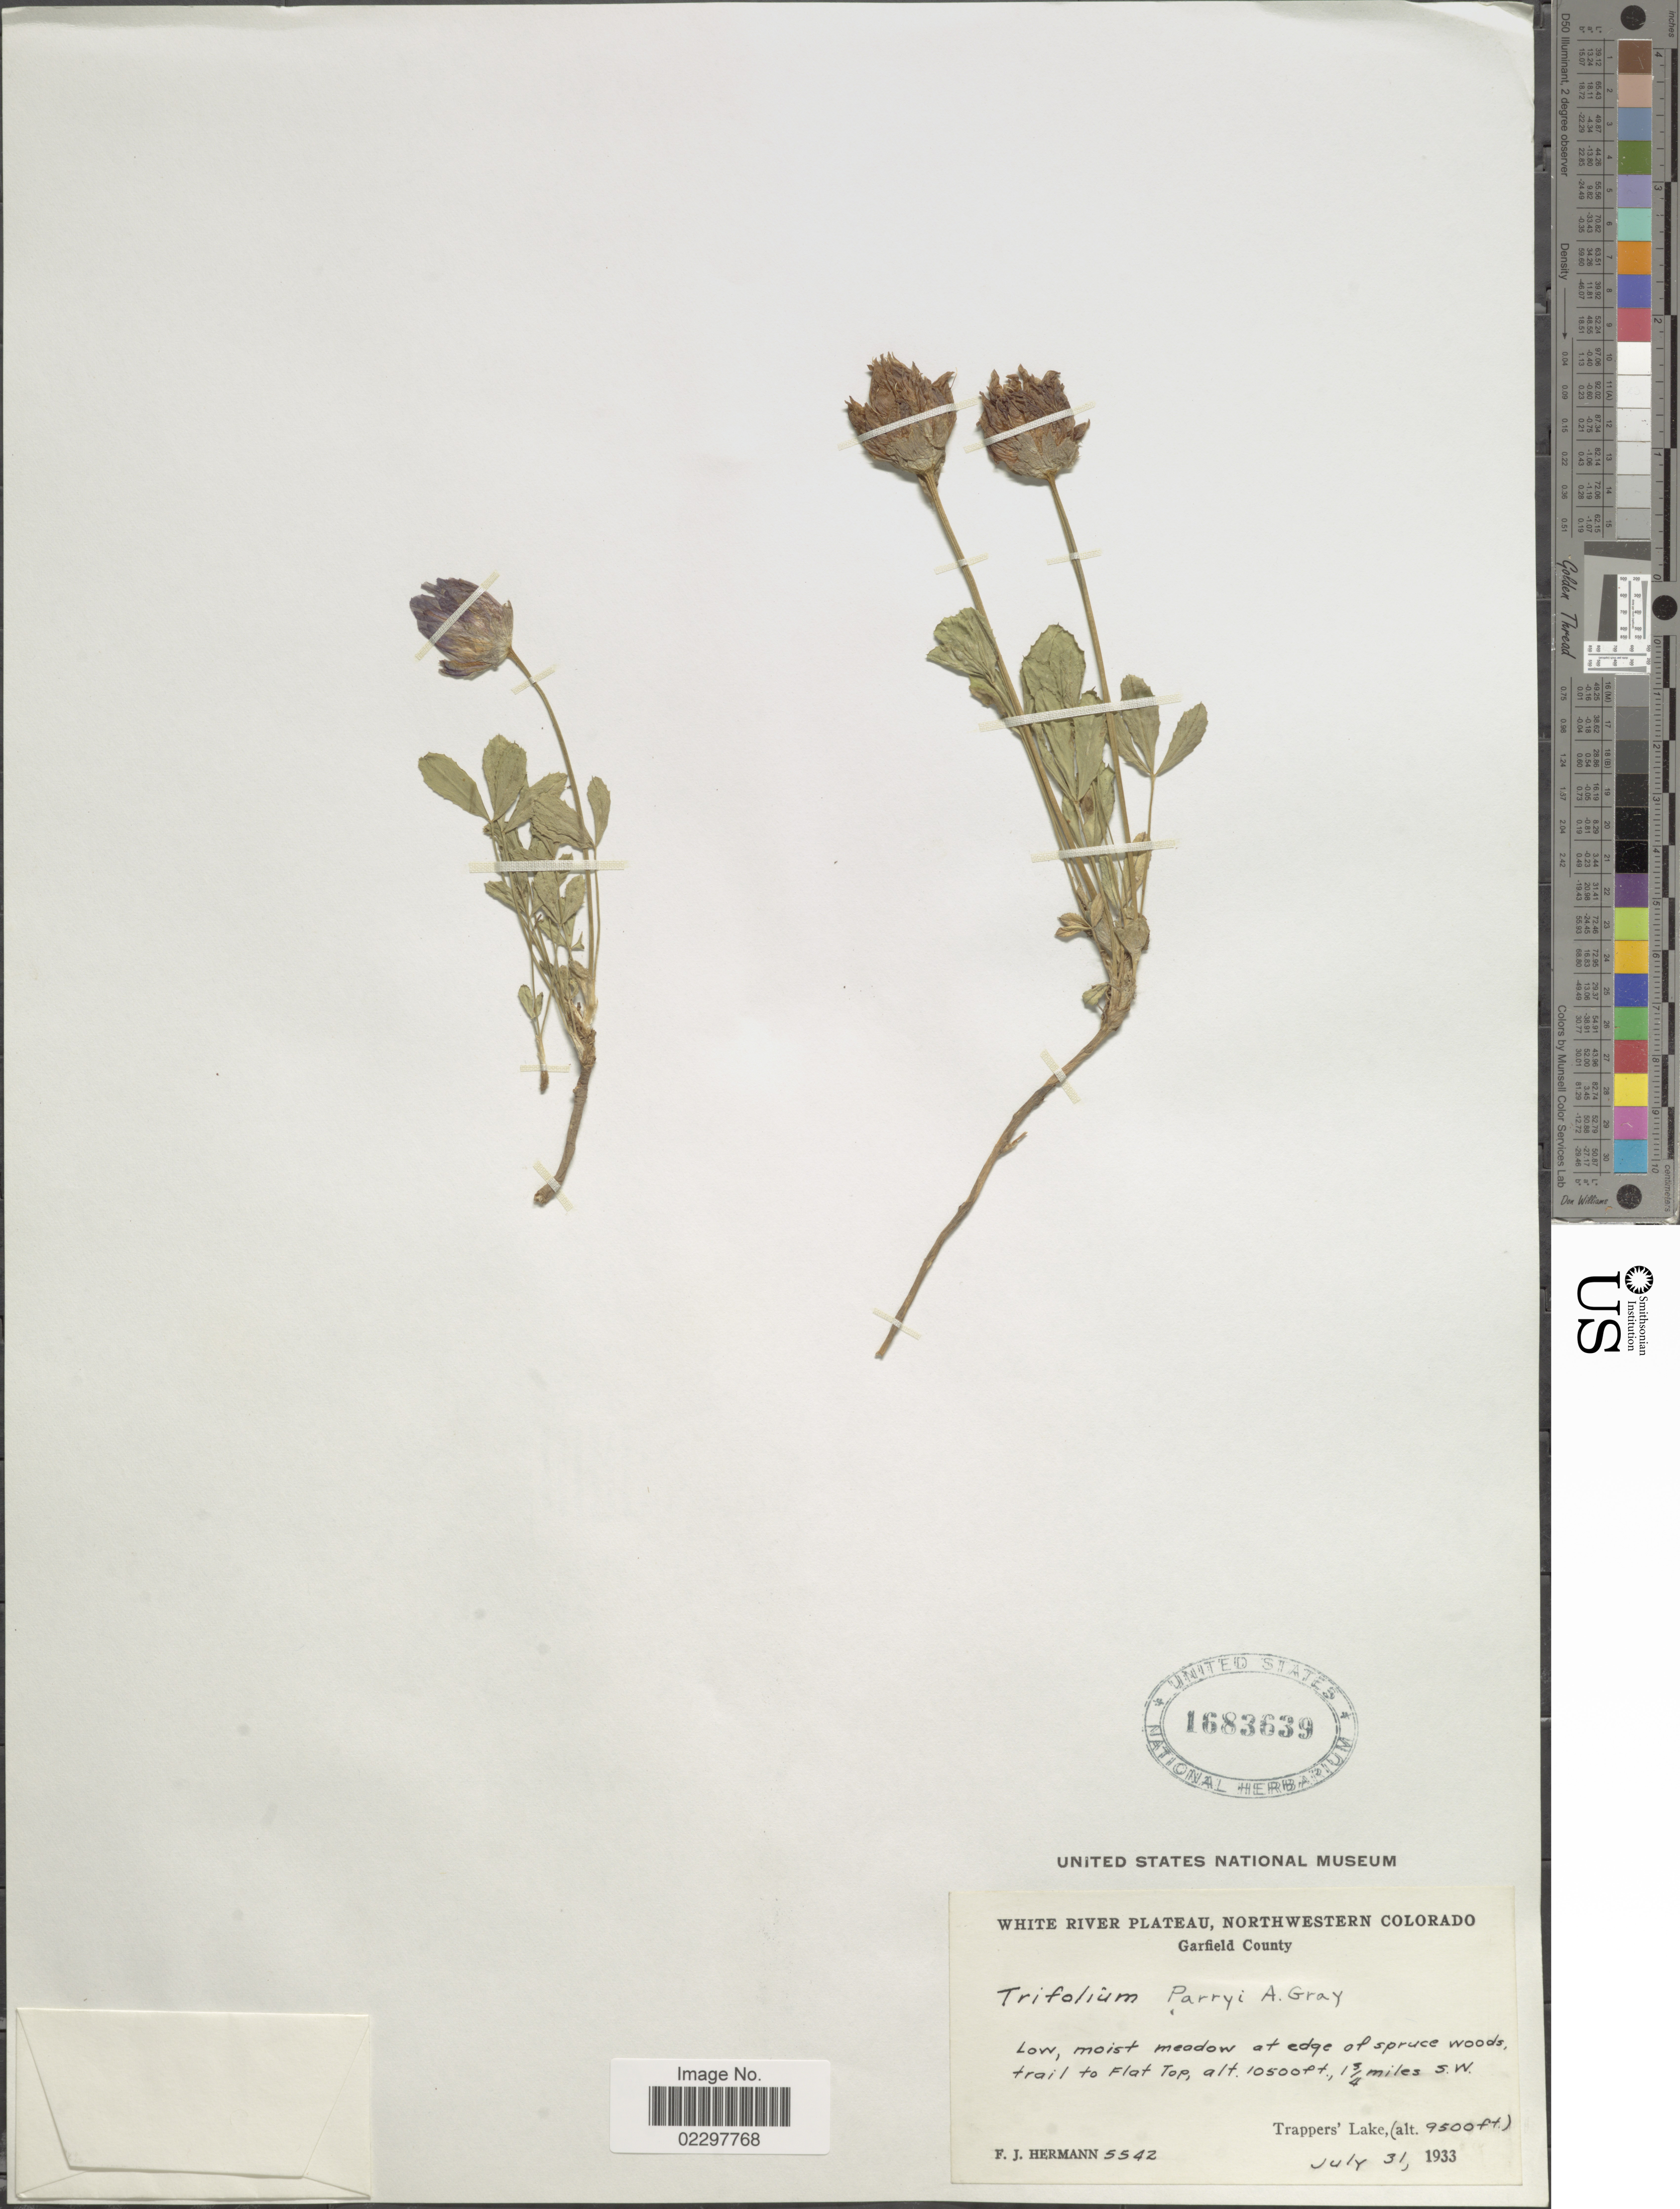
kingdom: Plantae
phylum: Tracheophyta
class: Magnoliopsida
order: Fabales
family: Fabaceae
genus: Trifolium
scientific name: Trifolium parryi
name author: A. Gray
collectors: F. J. Hermann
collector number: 5542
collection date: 1933-07-31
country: United States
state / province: Colorado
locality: White River Plateau, Northwestern Colorado, Garfield County, Low, moist meadow at edge of spruce woods, trail to Flat Top, 1 3/4 miles S.W. Trappers' Lake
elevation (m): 2896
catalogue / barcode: US 1683639